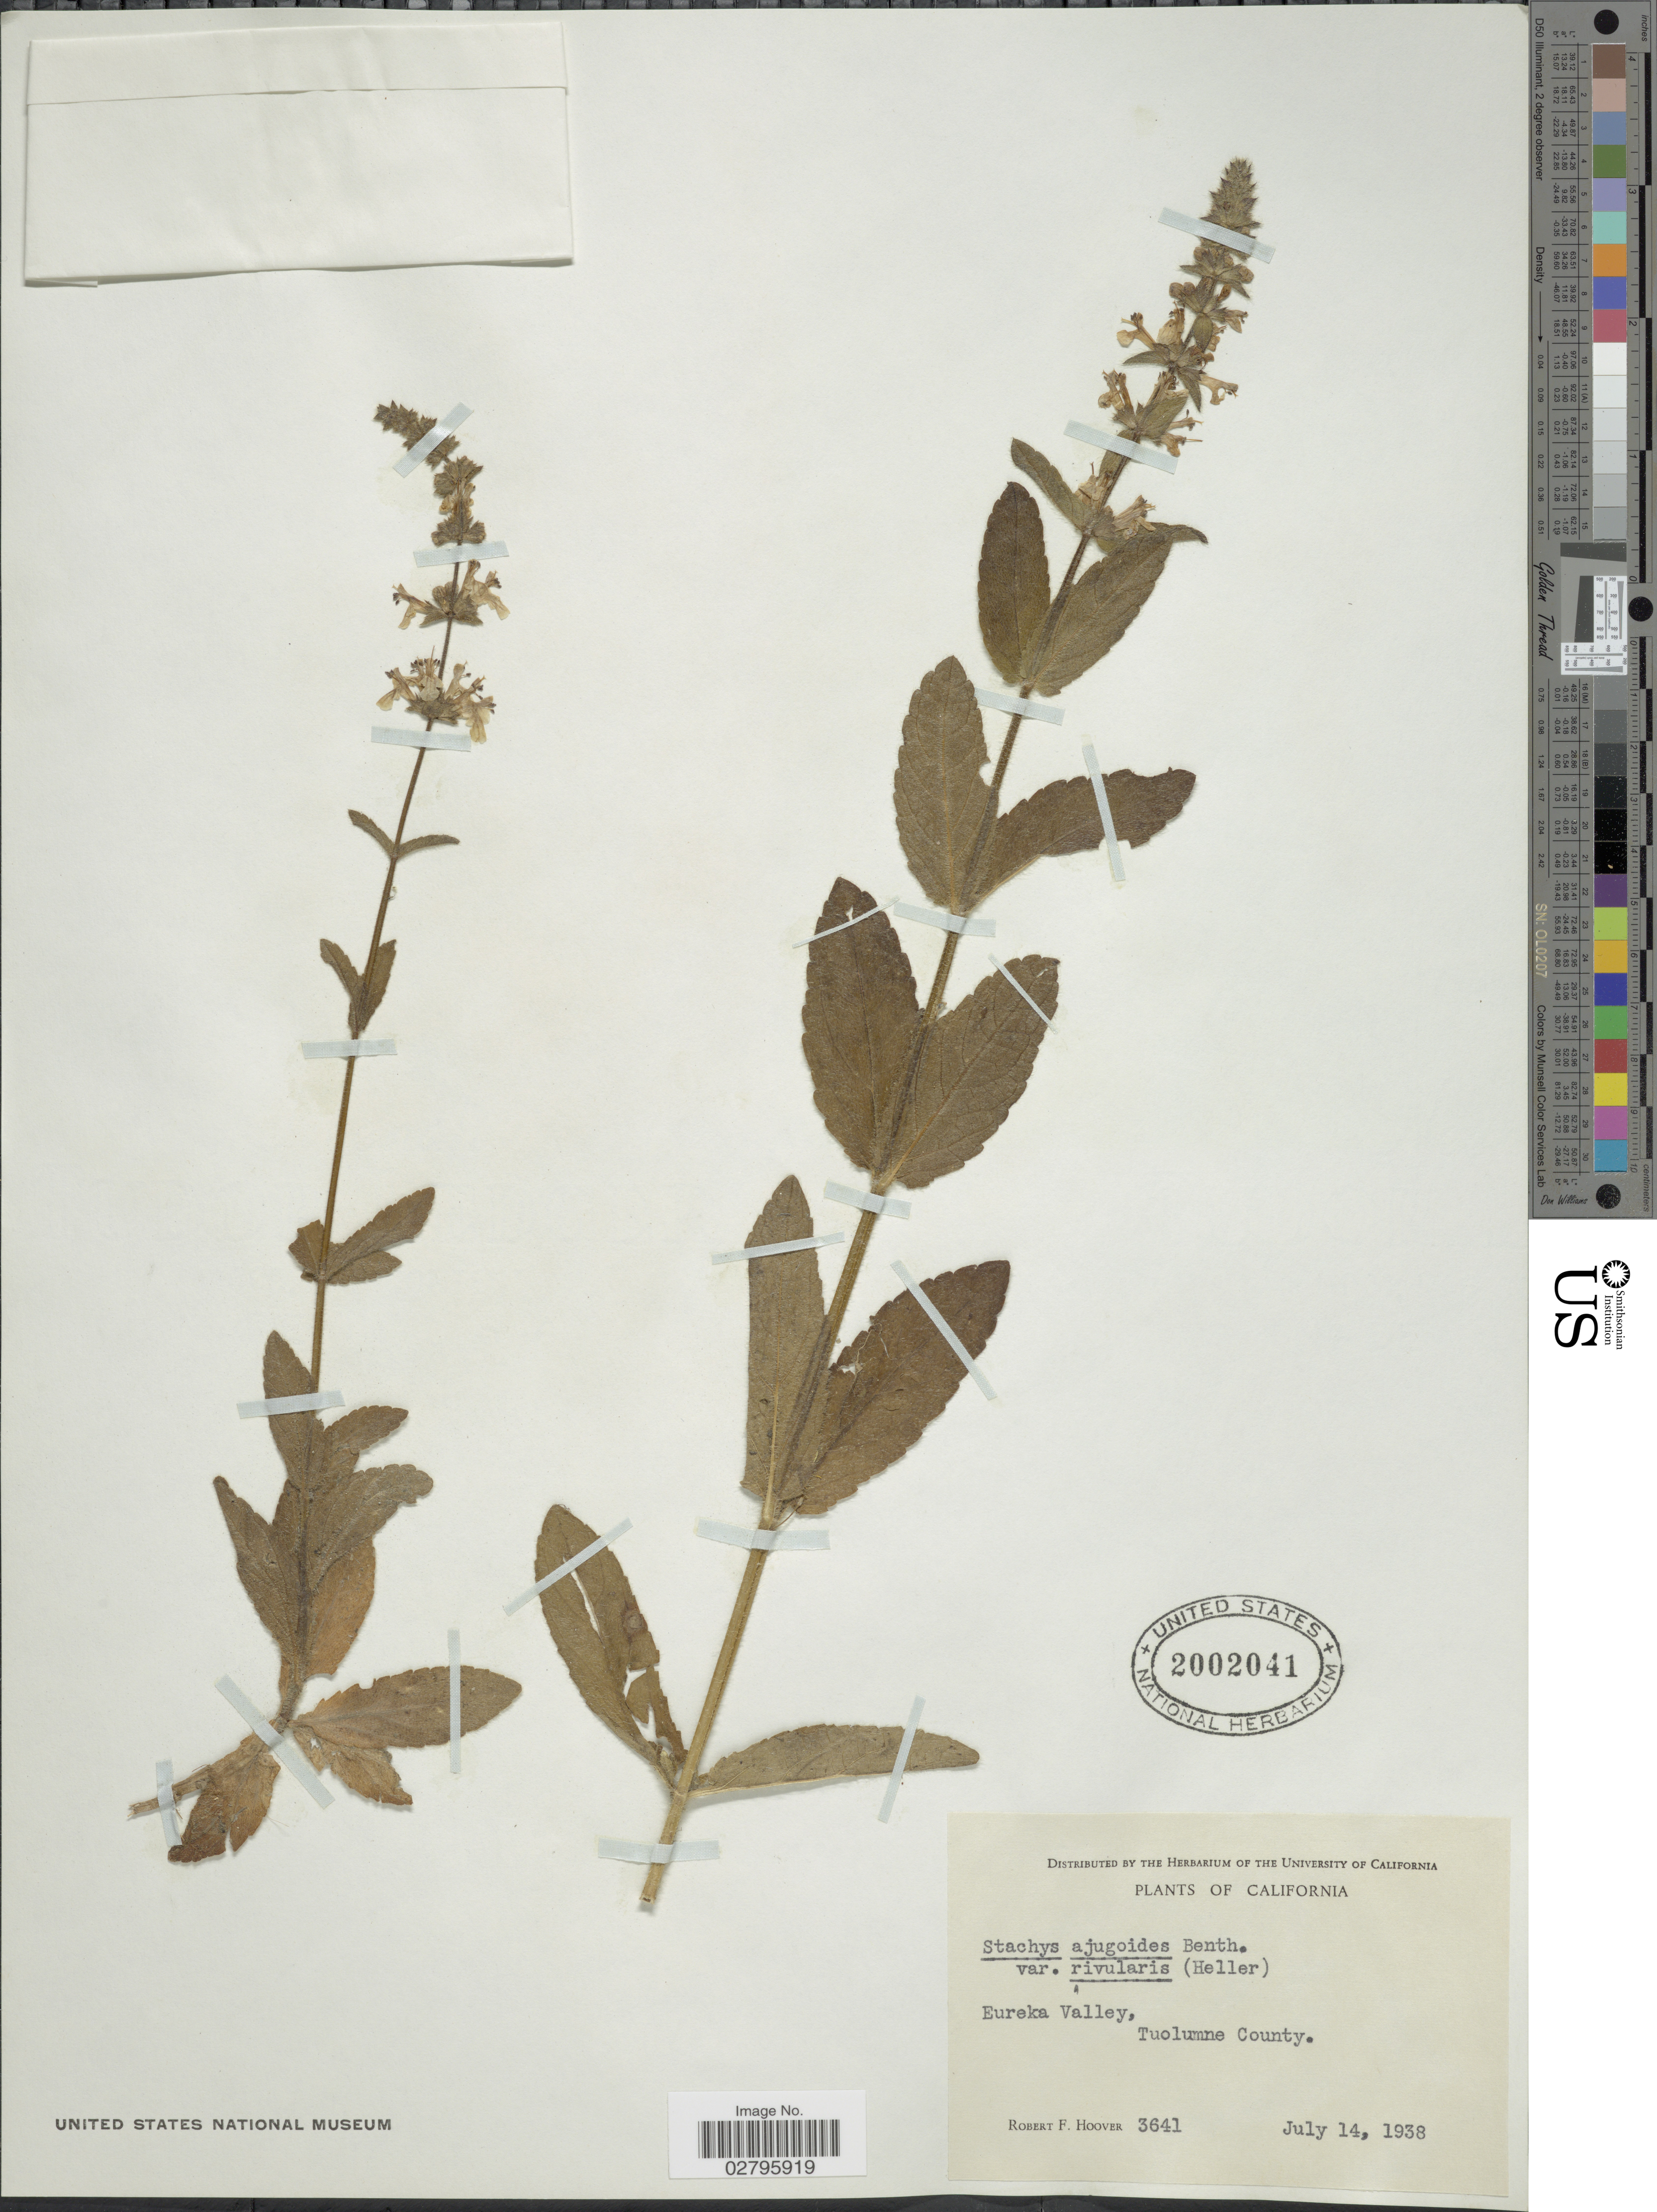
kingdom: Plantae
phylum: Tracheophyta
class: Magnoliopsida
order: Lamiales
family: Lamiaceae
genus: Stachys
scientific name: Stachys ajugoides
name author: Benth.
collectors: R. F. Hoover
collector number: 3641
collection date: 1938-07-14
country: United States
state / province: California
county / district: Tuolumne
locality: Eureka Valley, Tuolumne County.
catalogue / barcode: US 2002041